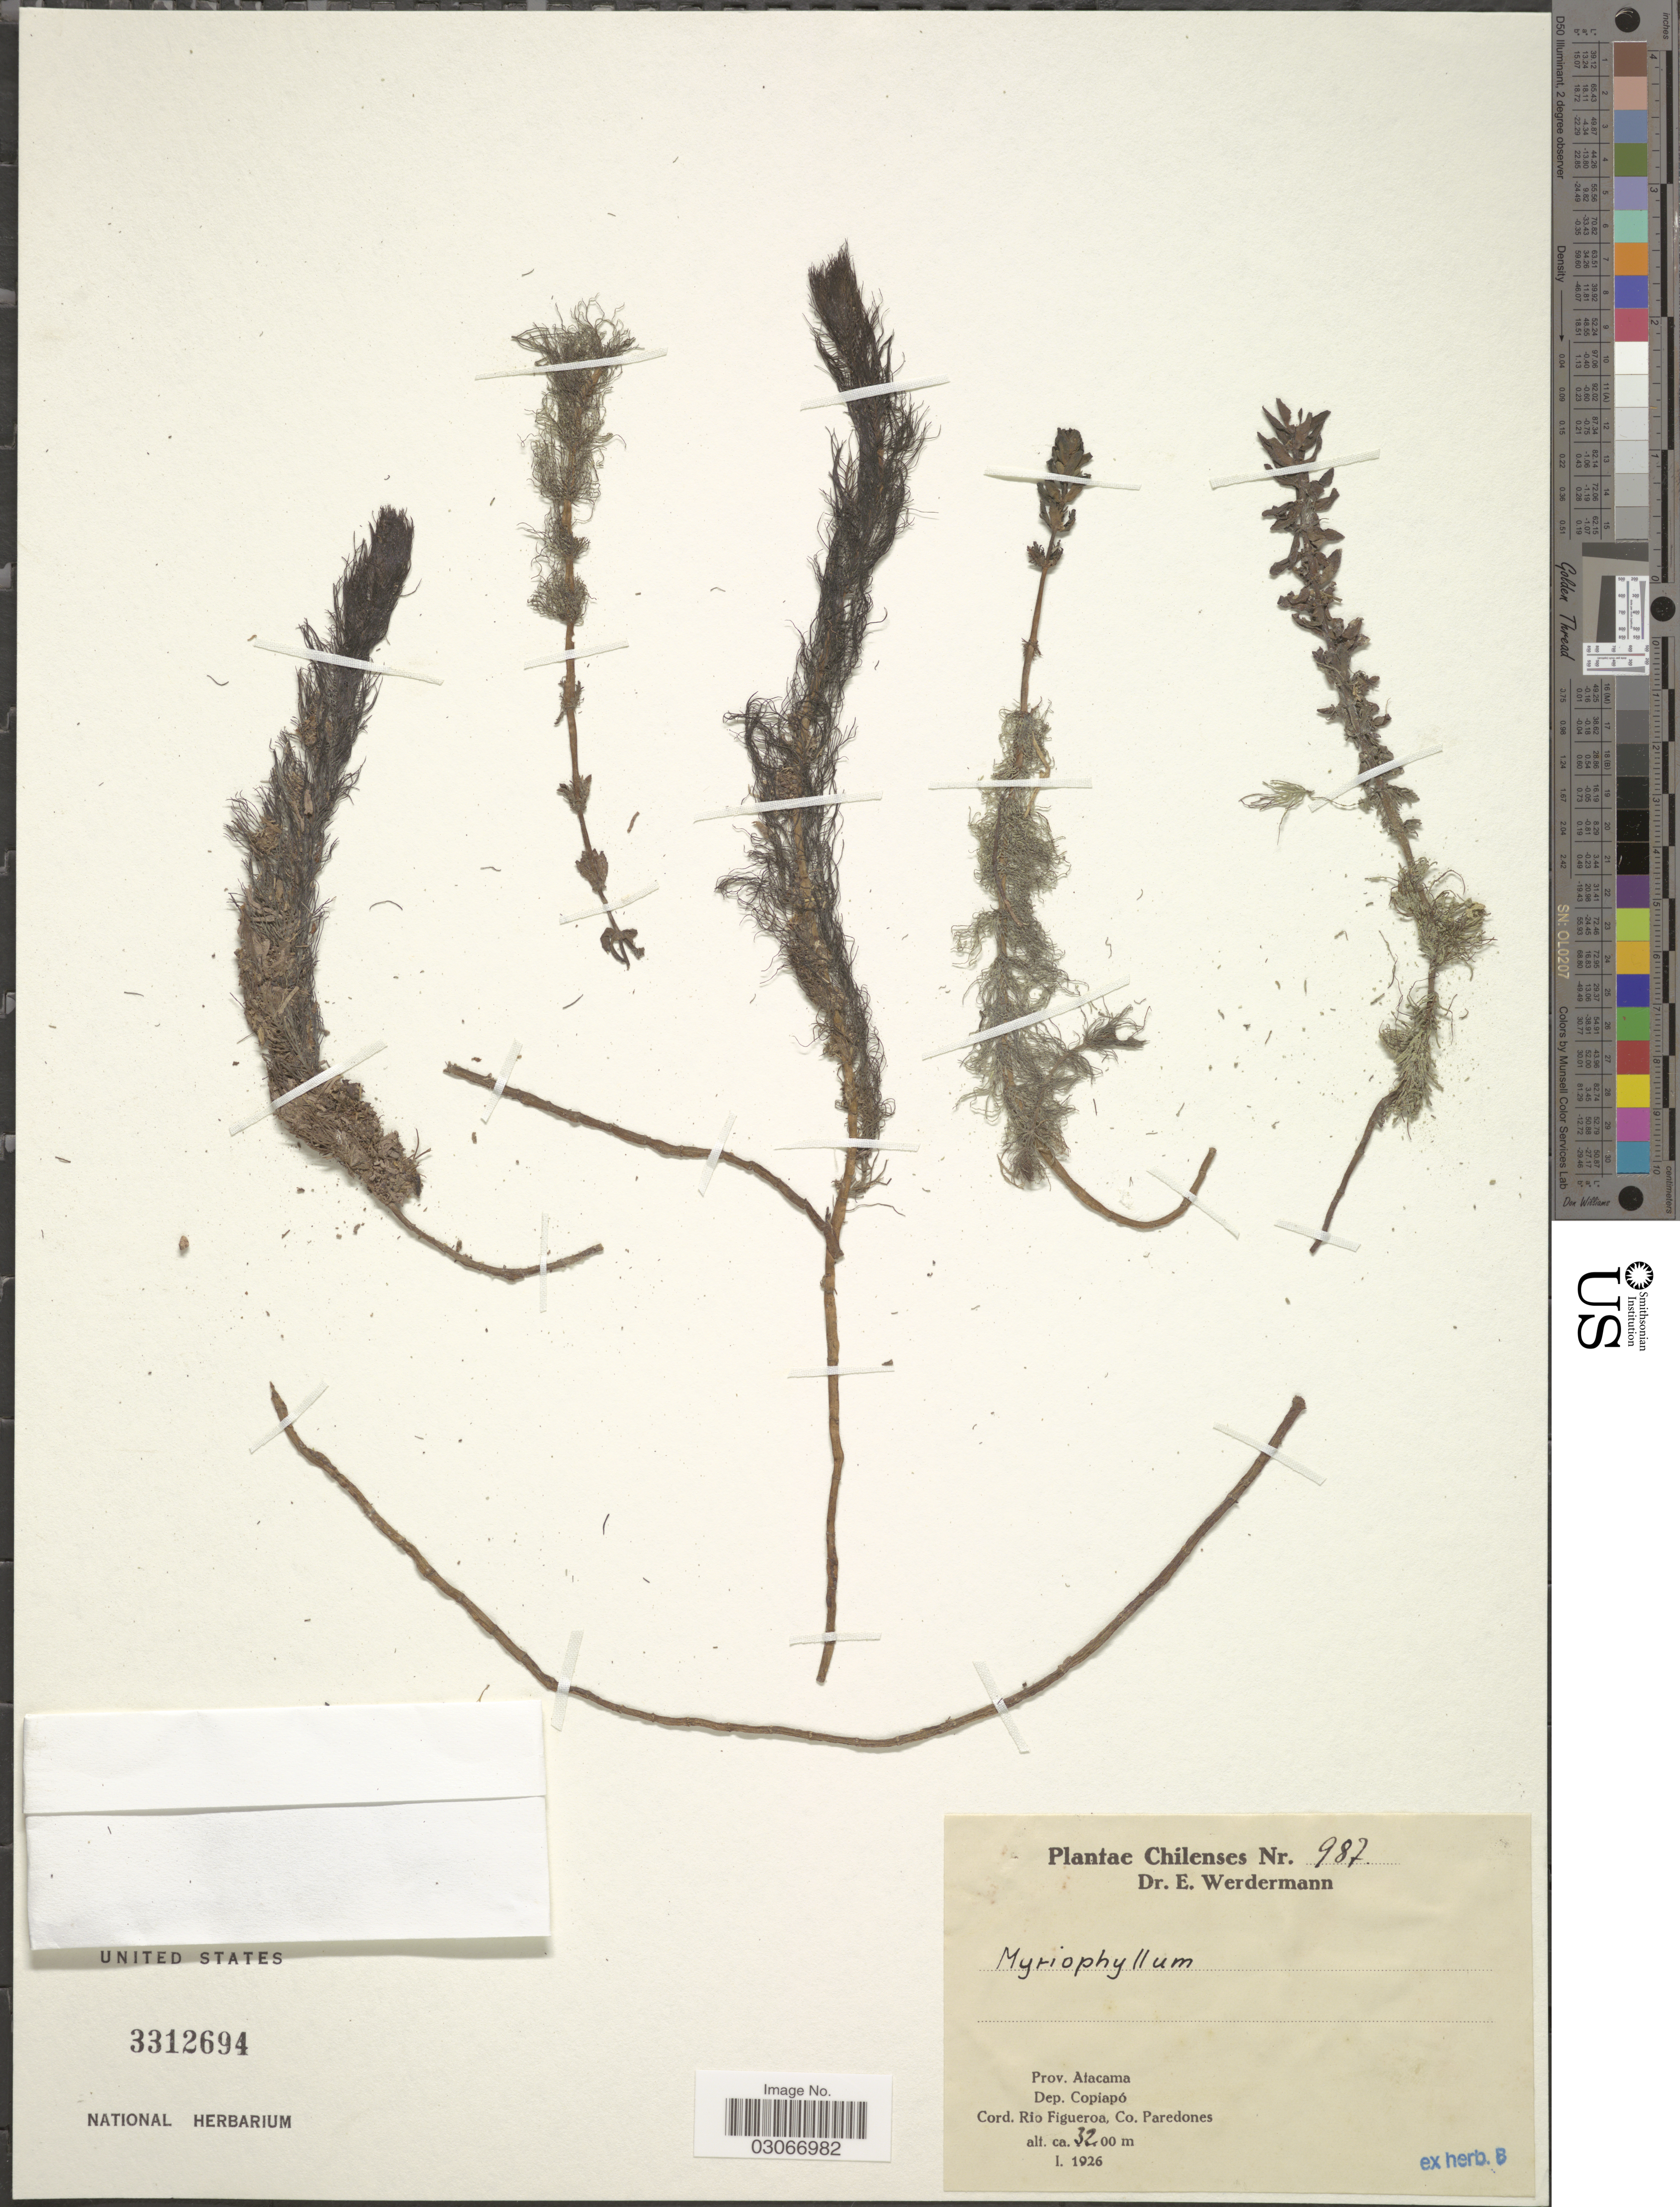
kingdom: Plantae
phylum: Tracheophyta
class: Magnoliopsida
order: Saxifragales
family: Haloragaceae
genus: Myriophyllum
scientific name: Myriophyllum sp.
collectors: E. Werdermann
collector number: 987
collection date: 1926-01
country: Chile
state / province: Atacama (III)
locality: Prov. Atacama. Dep. Copiapó. Cord. Rio Figueroa, Co. Paredones.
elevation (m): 3200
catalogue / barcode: US 3312694